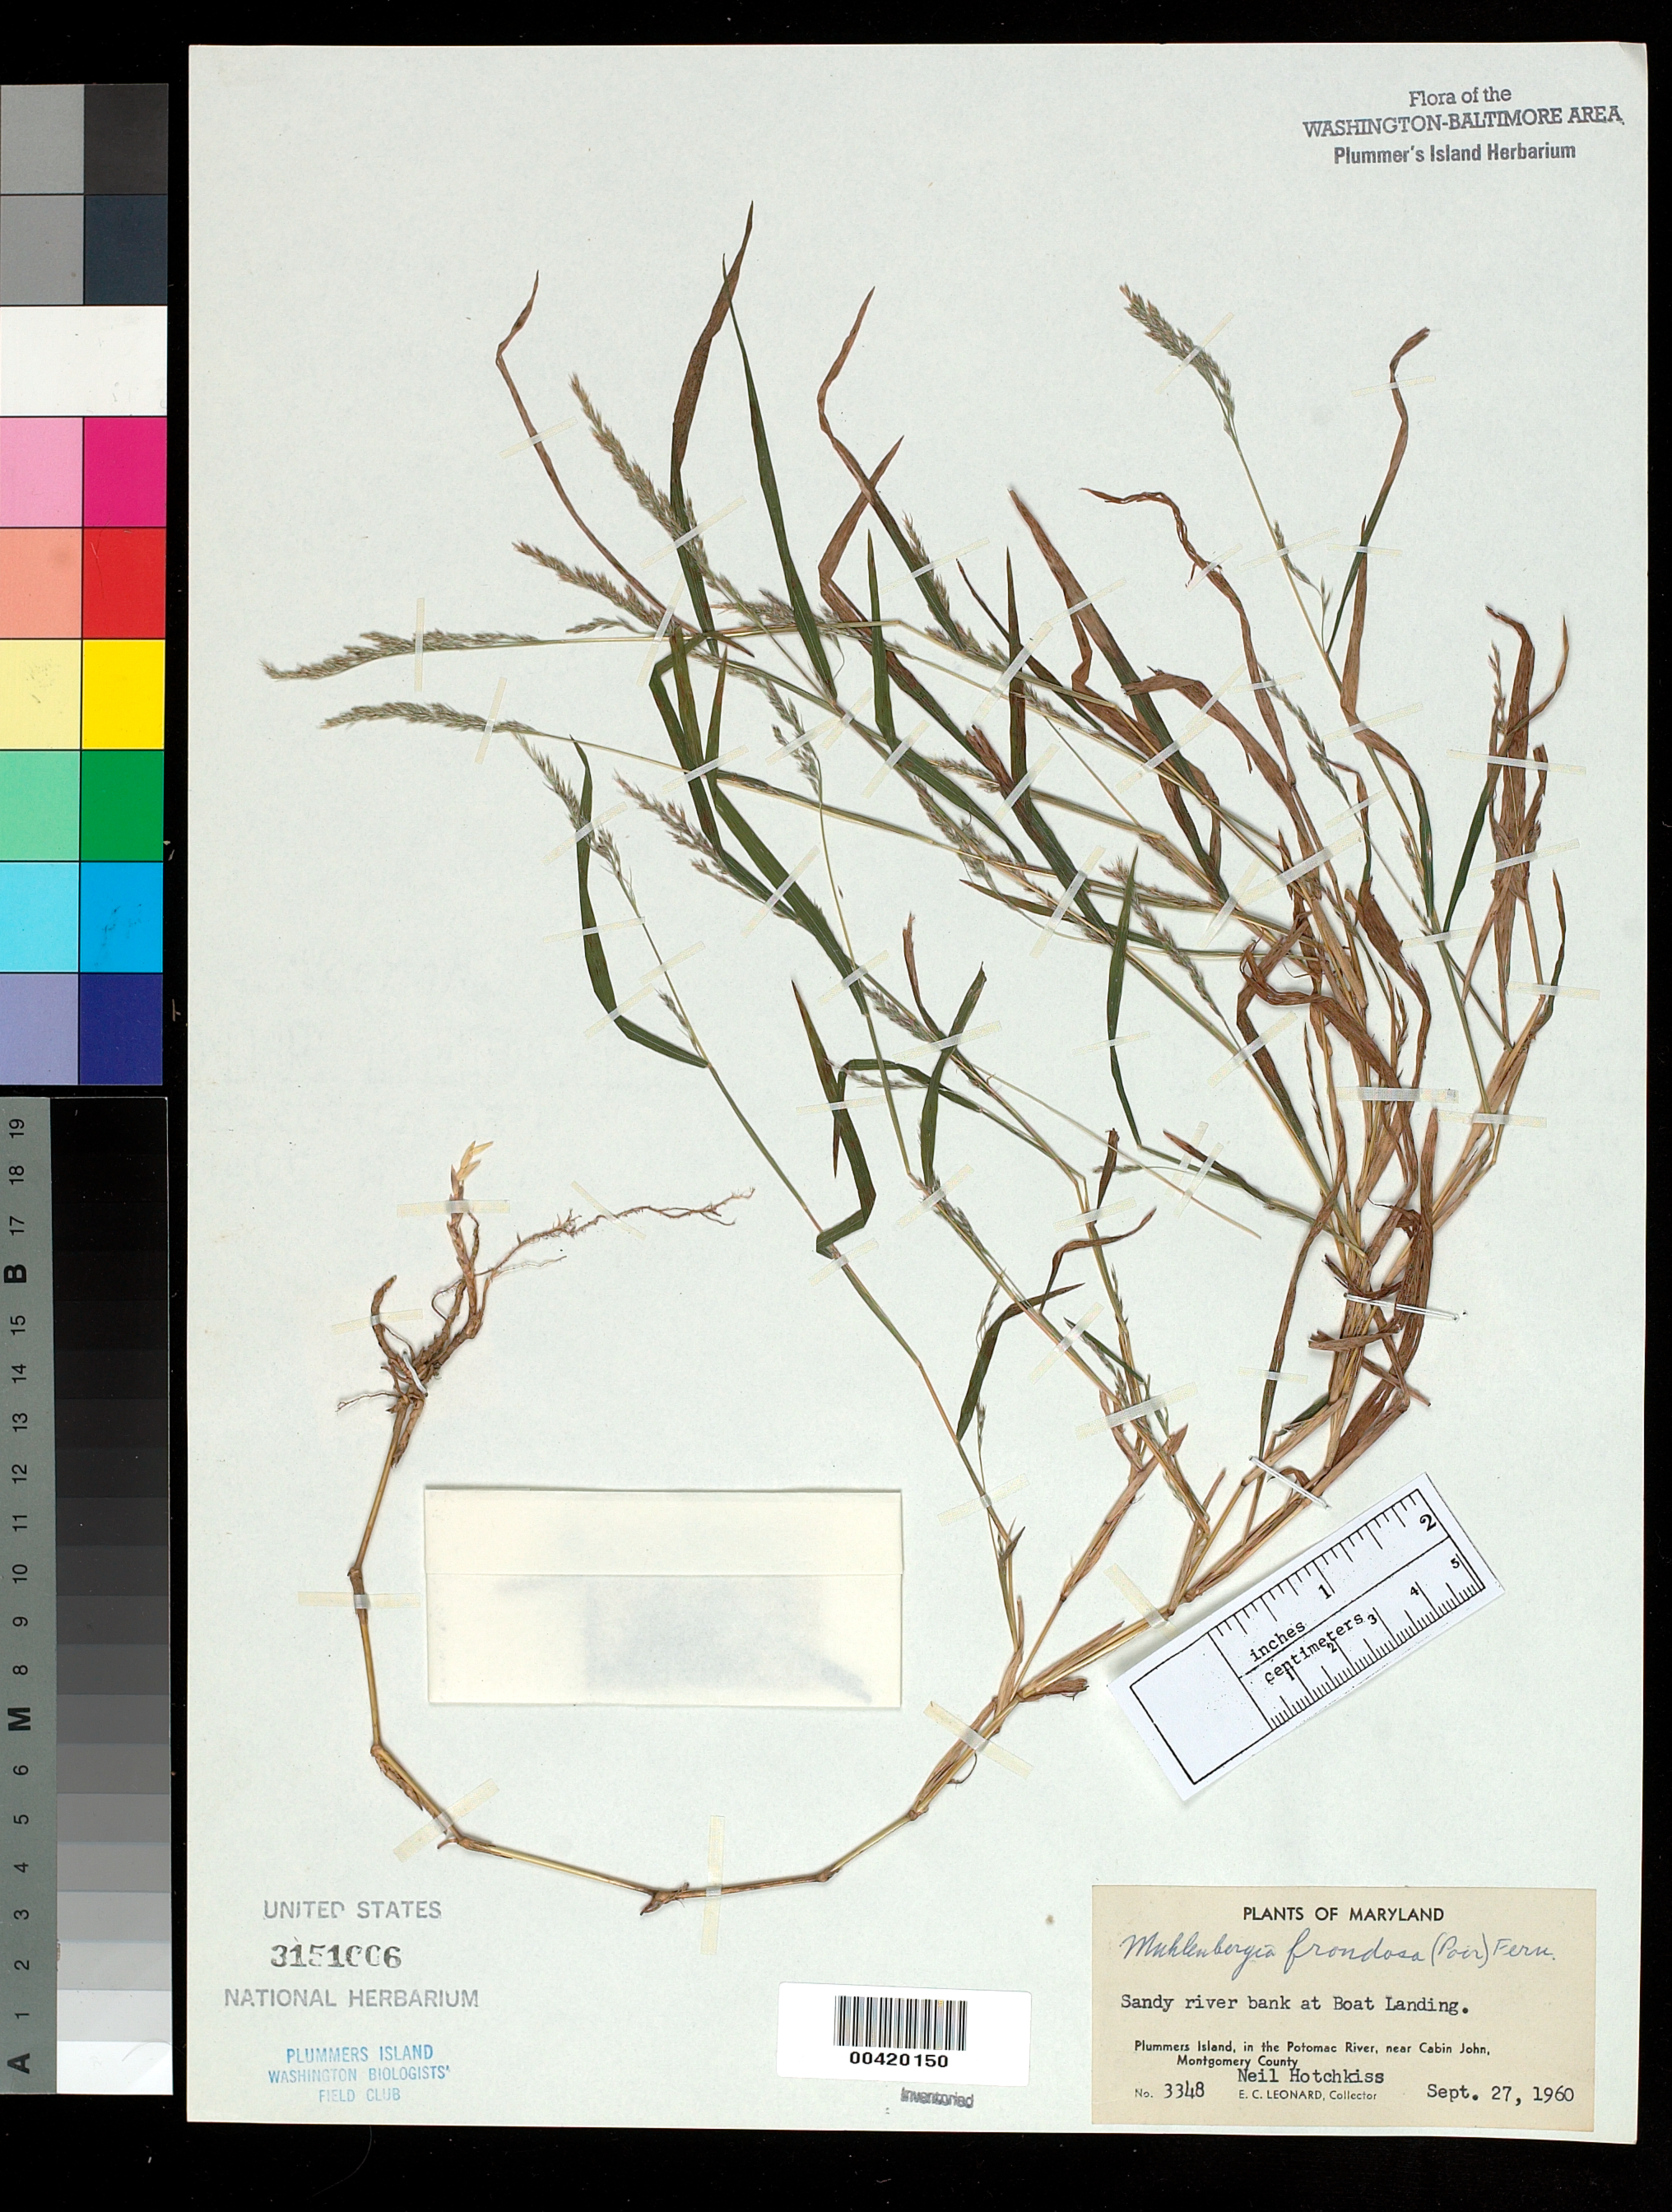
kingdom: Plantae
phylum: Tracheophyta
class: Liliopsida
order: Poales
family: Poaceae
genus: Muhlenbergia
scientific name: Muhlenbergia frondosa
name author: (Poir.) Fernald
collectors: E. C. Leonard & N. Hotchkiss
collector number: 3348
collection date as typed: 27 Sep 1960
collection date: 1960-09-27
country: United States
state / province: Maryland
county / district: Montgomery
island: Plummers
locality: Plummer's Island; Boat Landing C. & O. Canal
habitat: Sandy river bank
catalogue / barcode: US 3151006